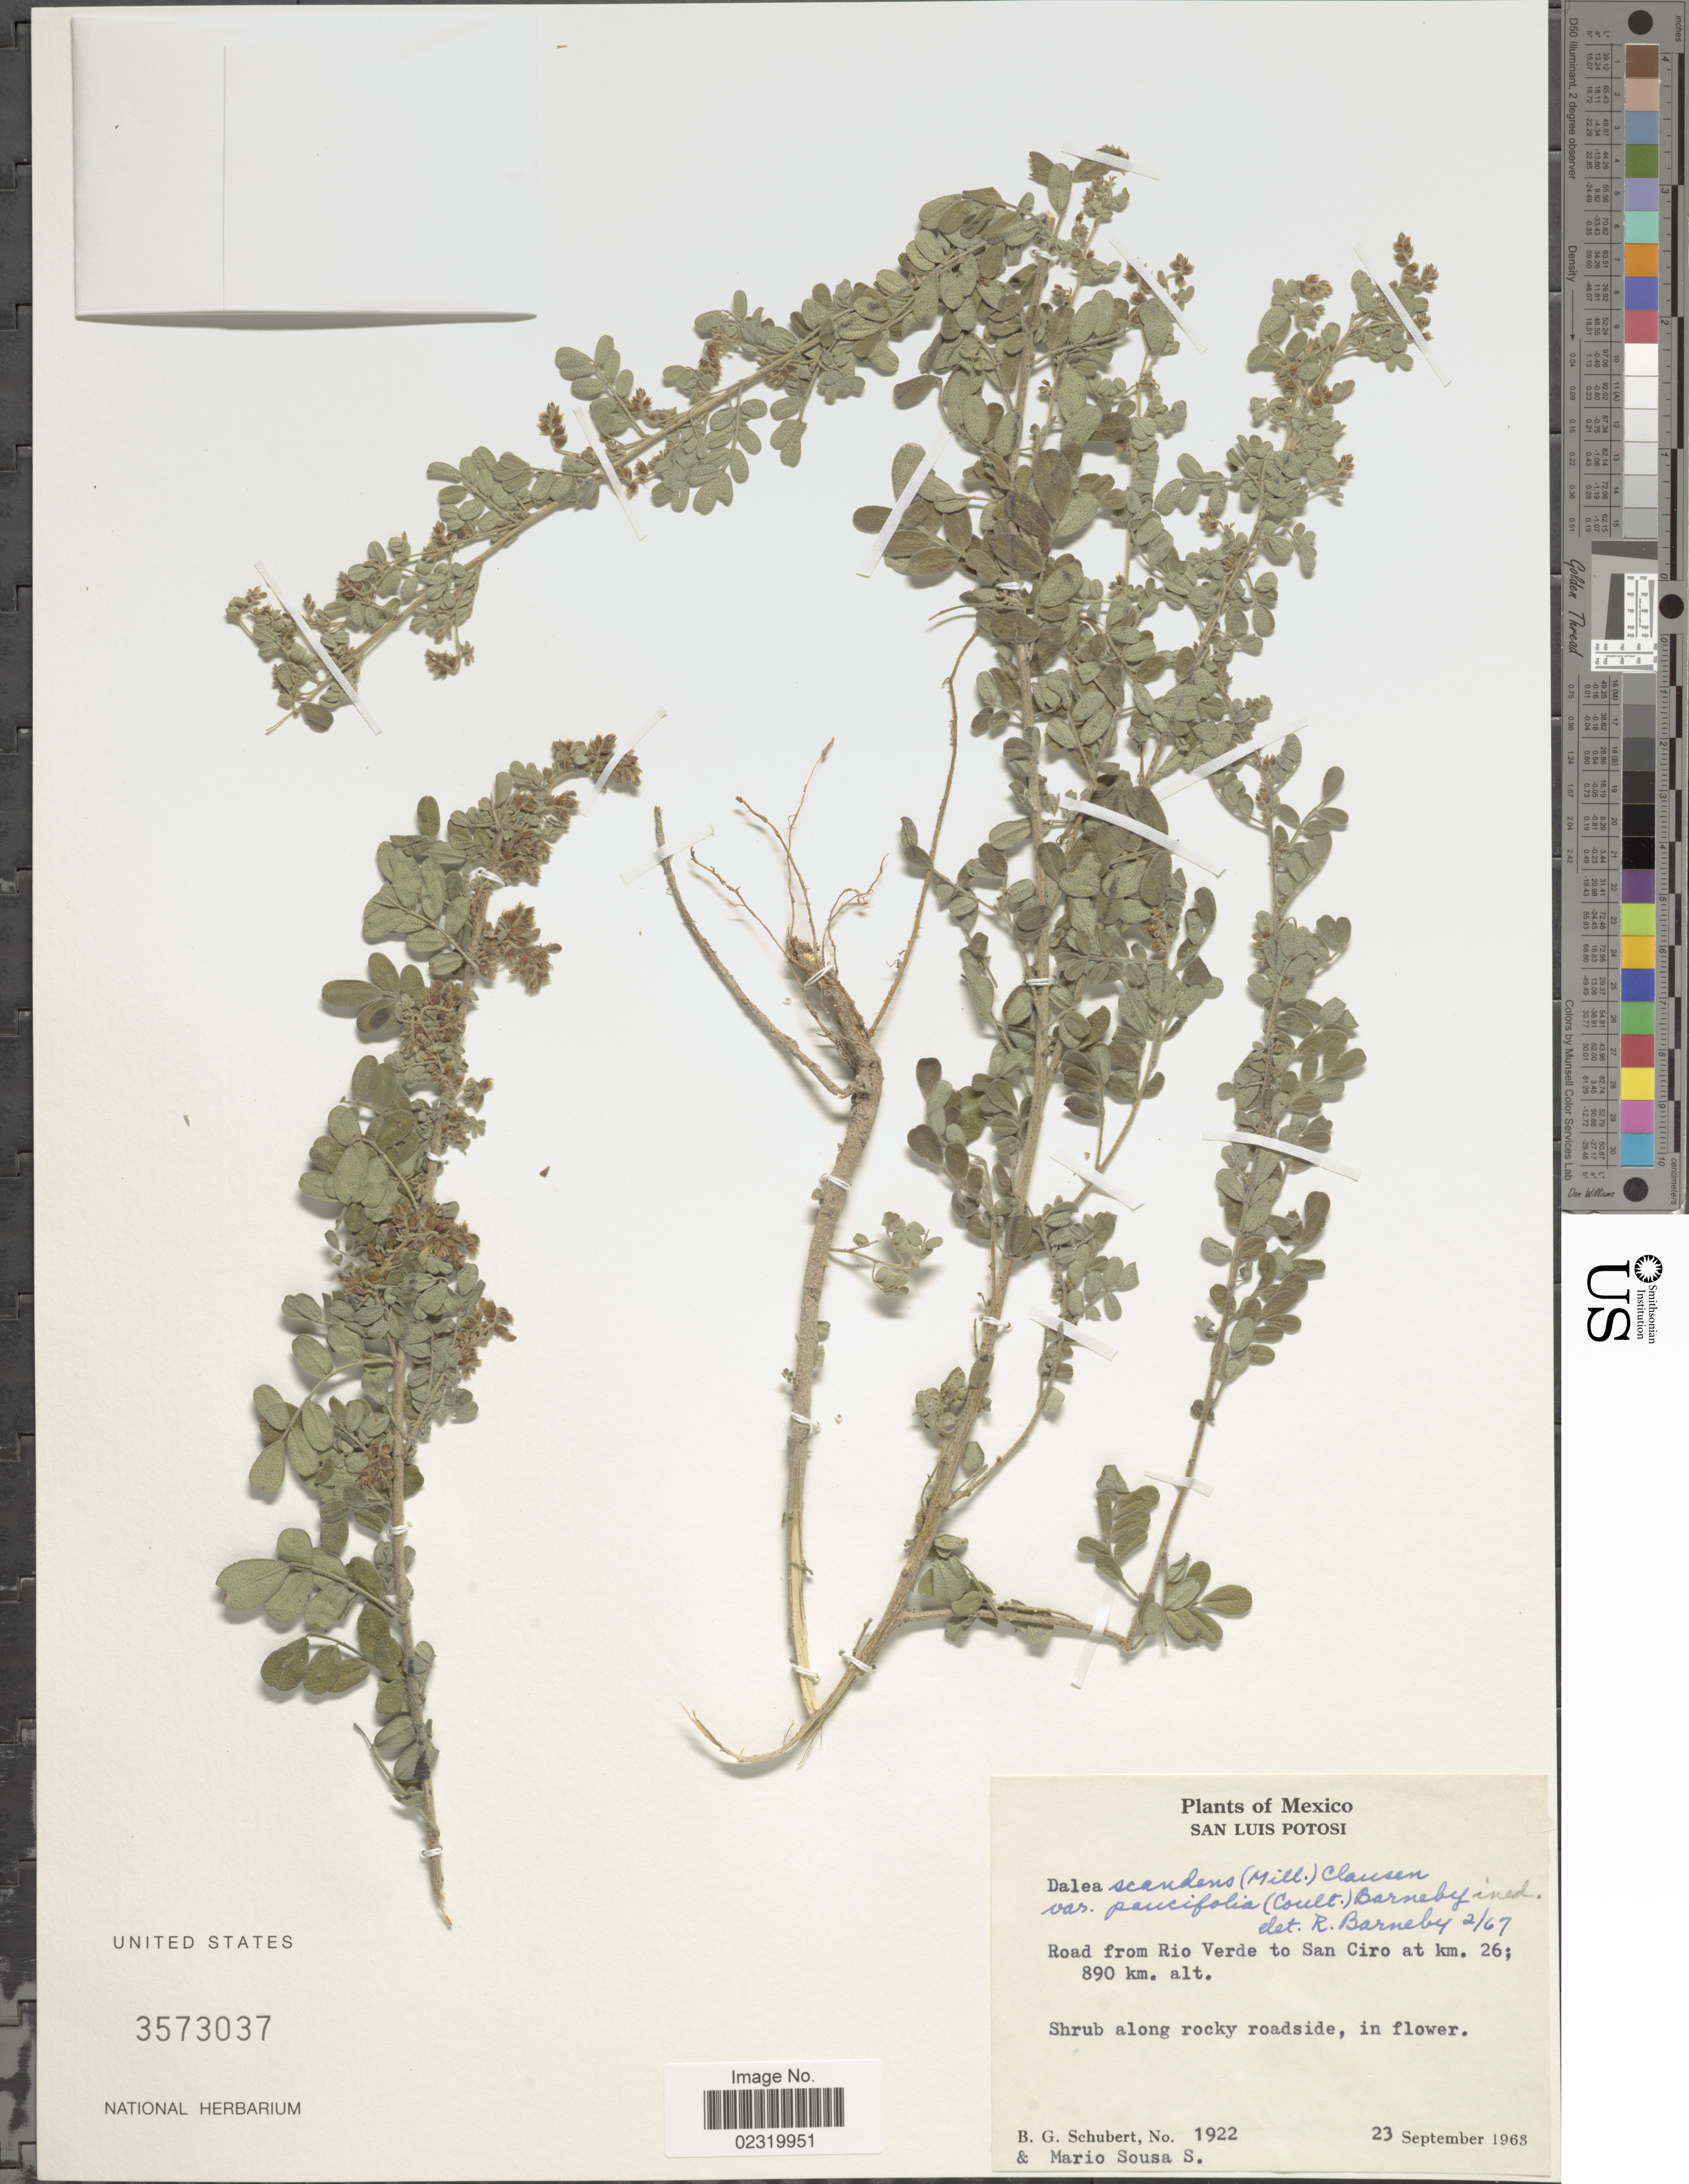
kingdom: Plantae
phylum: Tracheophyta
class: Magnoliopsida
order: Fabales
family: Fabaceae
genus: Dalea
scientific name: Dalea scandens var. paucifolia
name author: (J.M. Coult.) Barneby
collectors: B. Schubert & M. Sousa S.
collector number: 1922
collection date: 1963-09-23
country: Mexico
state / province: San Luis Potosí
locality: Road from Rio Verde to San Circo at km. 26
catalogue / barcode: US 3573037